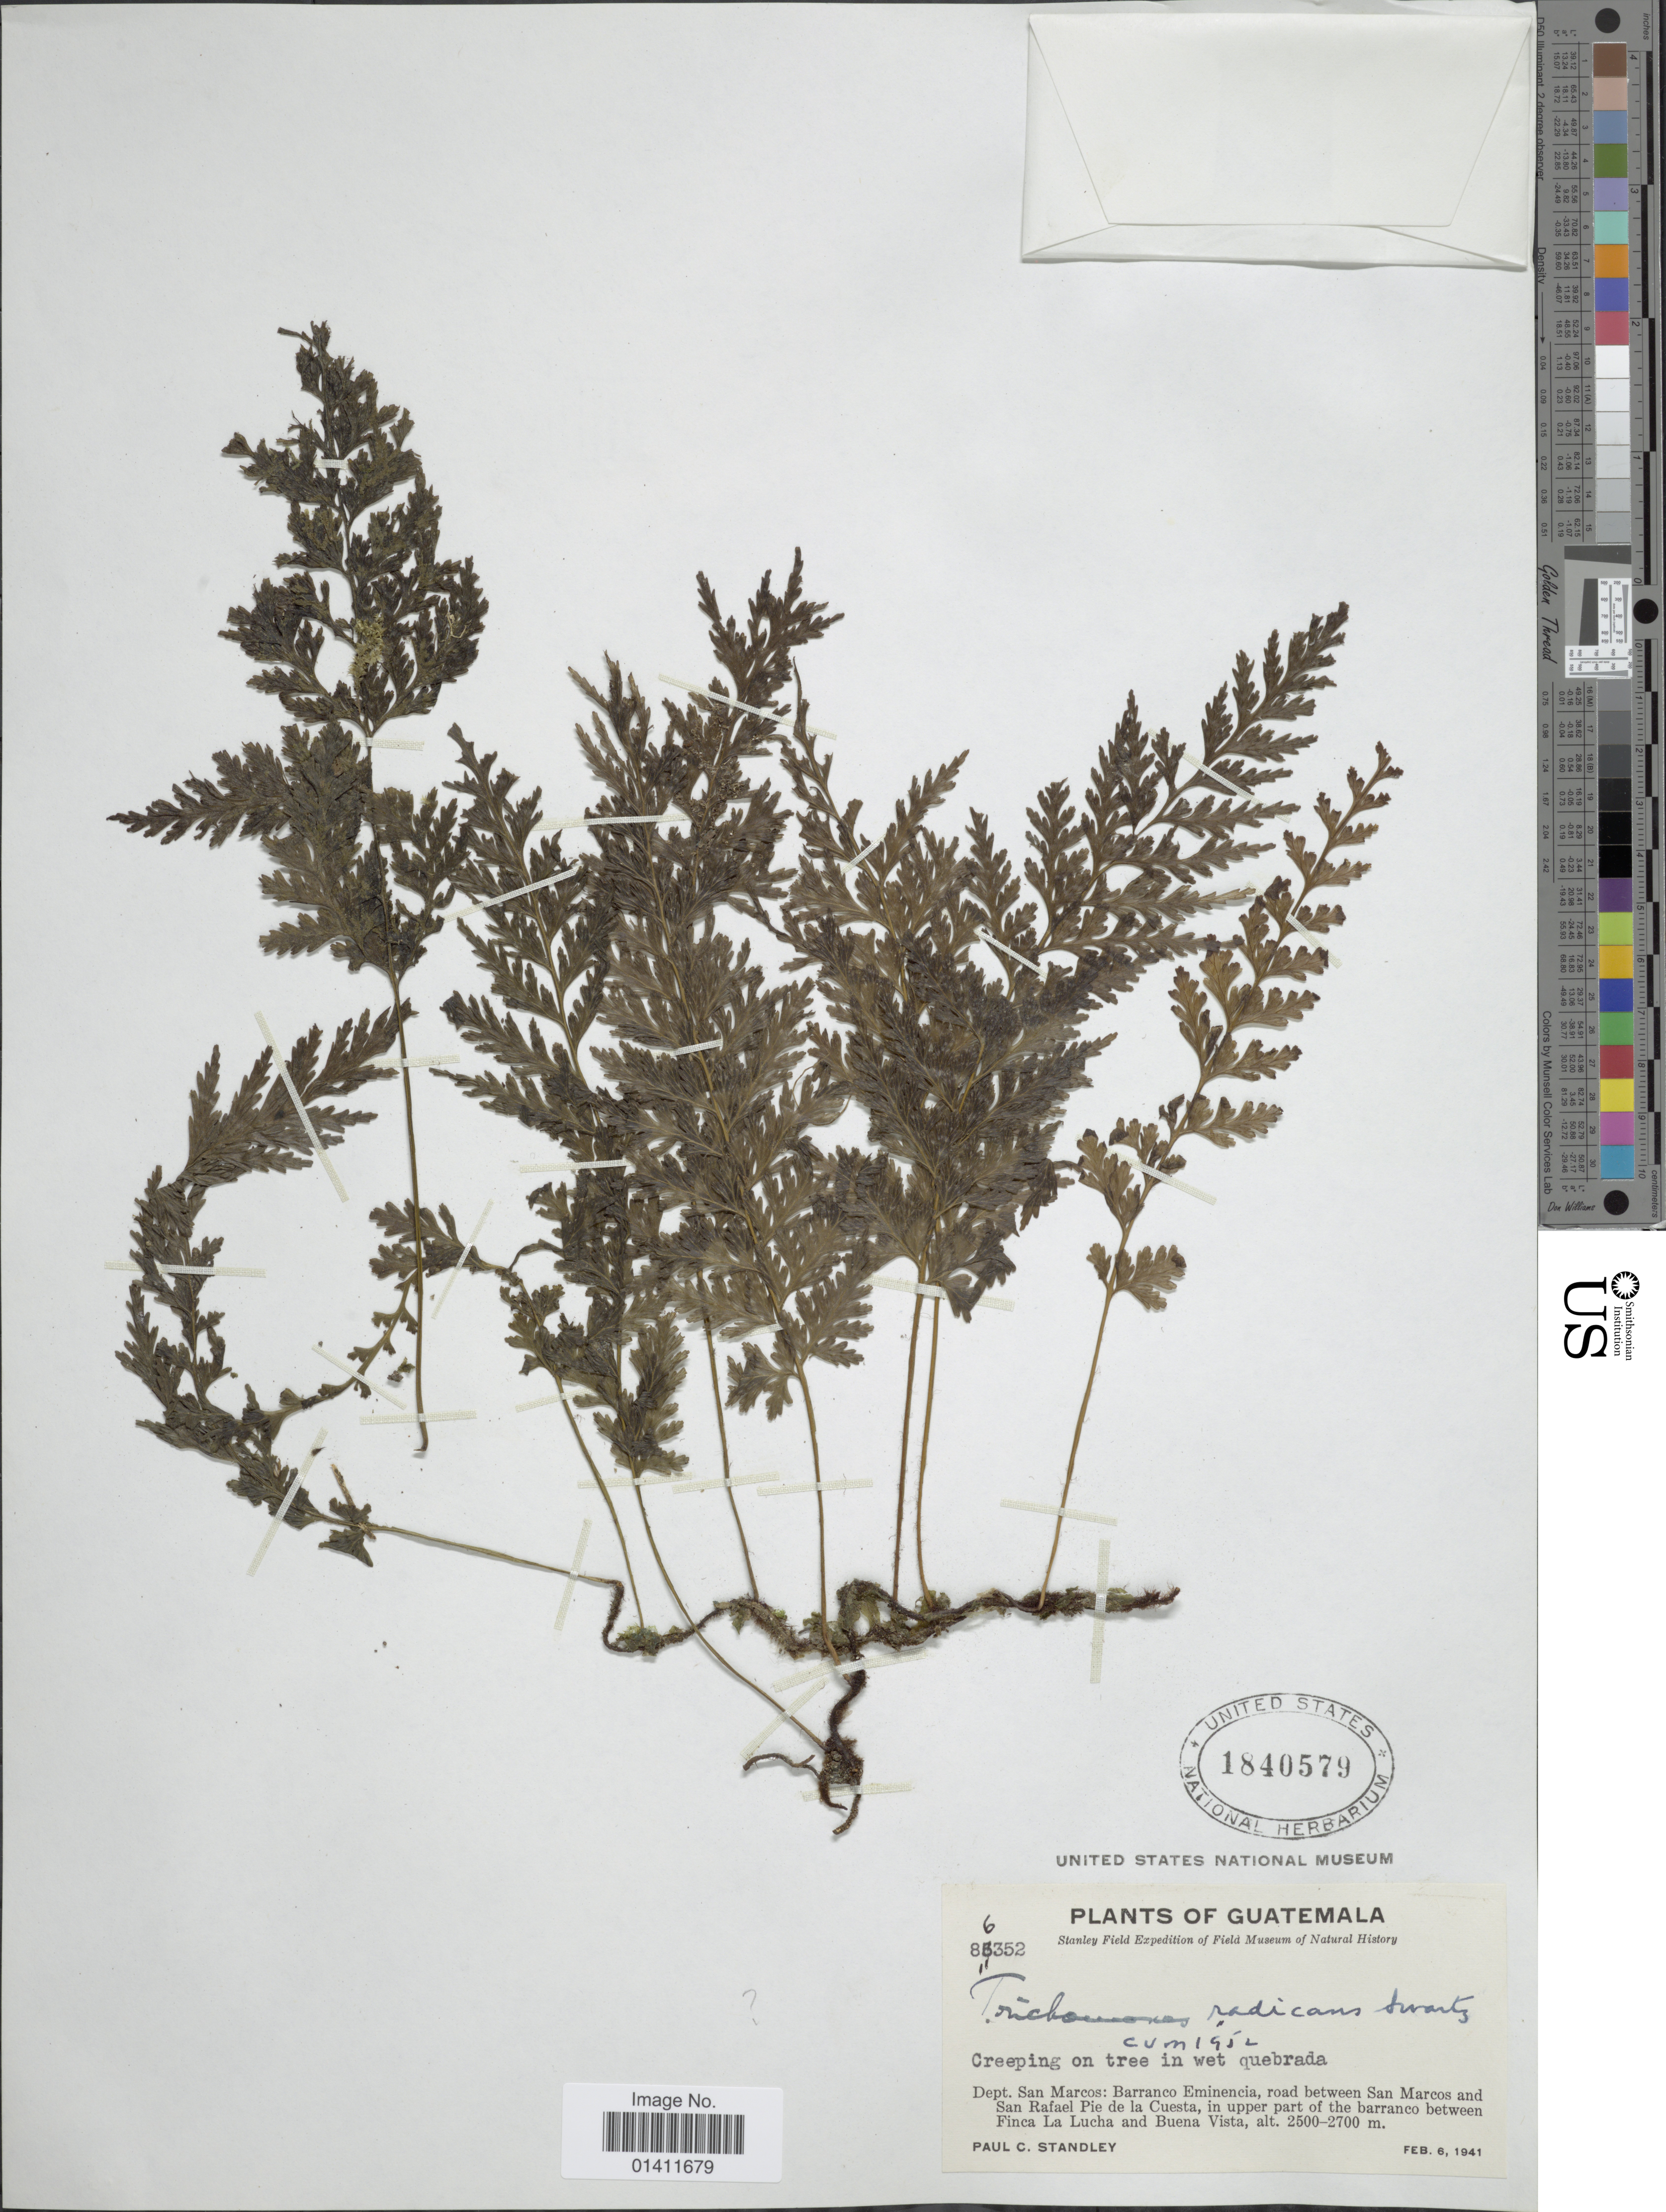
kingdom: Plantae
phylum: Tracheophyta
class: Polypodiopsida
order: Hymenophyllales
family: Hymenophyllaceae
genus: Vandenboschia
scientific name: Vandenboschia radicans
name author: (Sw.) Copel.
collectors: P. C. Standley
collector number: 86352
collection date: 1941-02-06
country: Guatemala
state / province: San Marcos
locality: Dept. San Marcos: Barranco Eminencia, road between San Marcos and San Rafael Pie de la Cuesta, in upper part of the barranco between Finca La Lucha and Buena Vista.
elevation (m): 2500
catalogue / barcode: US 1840579